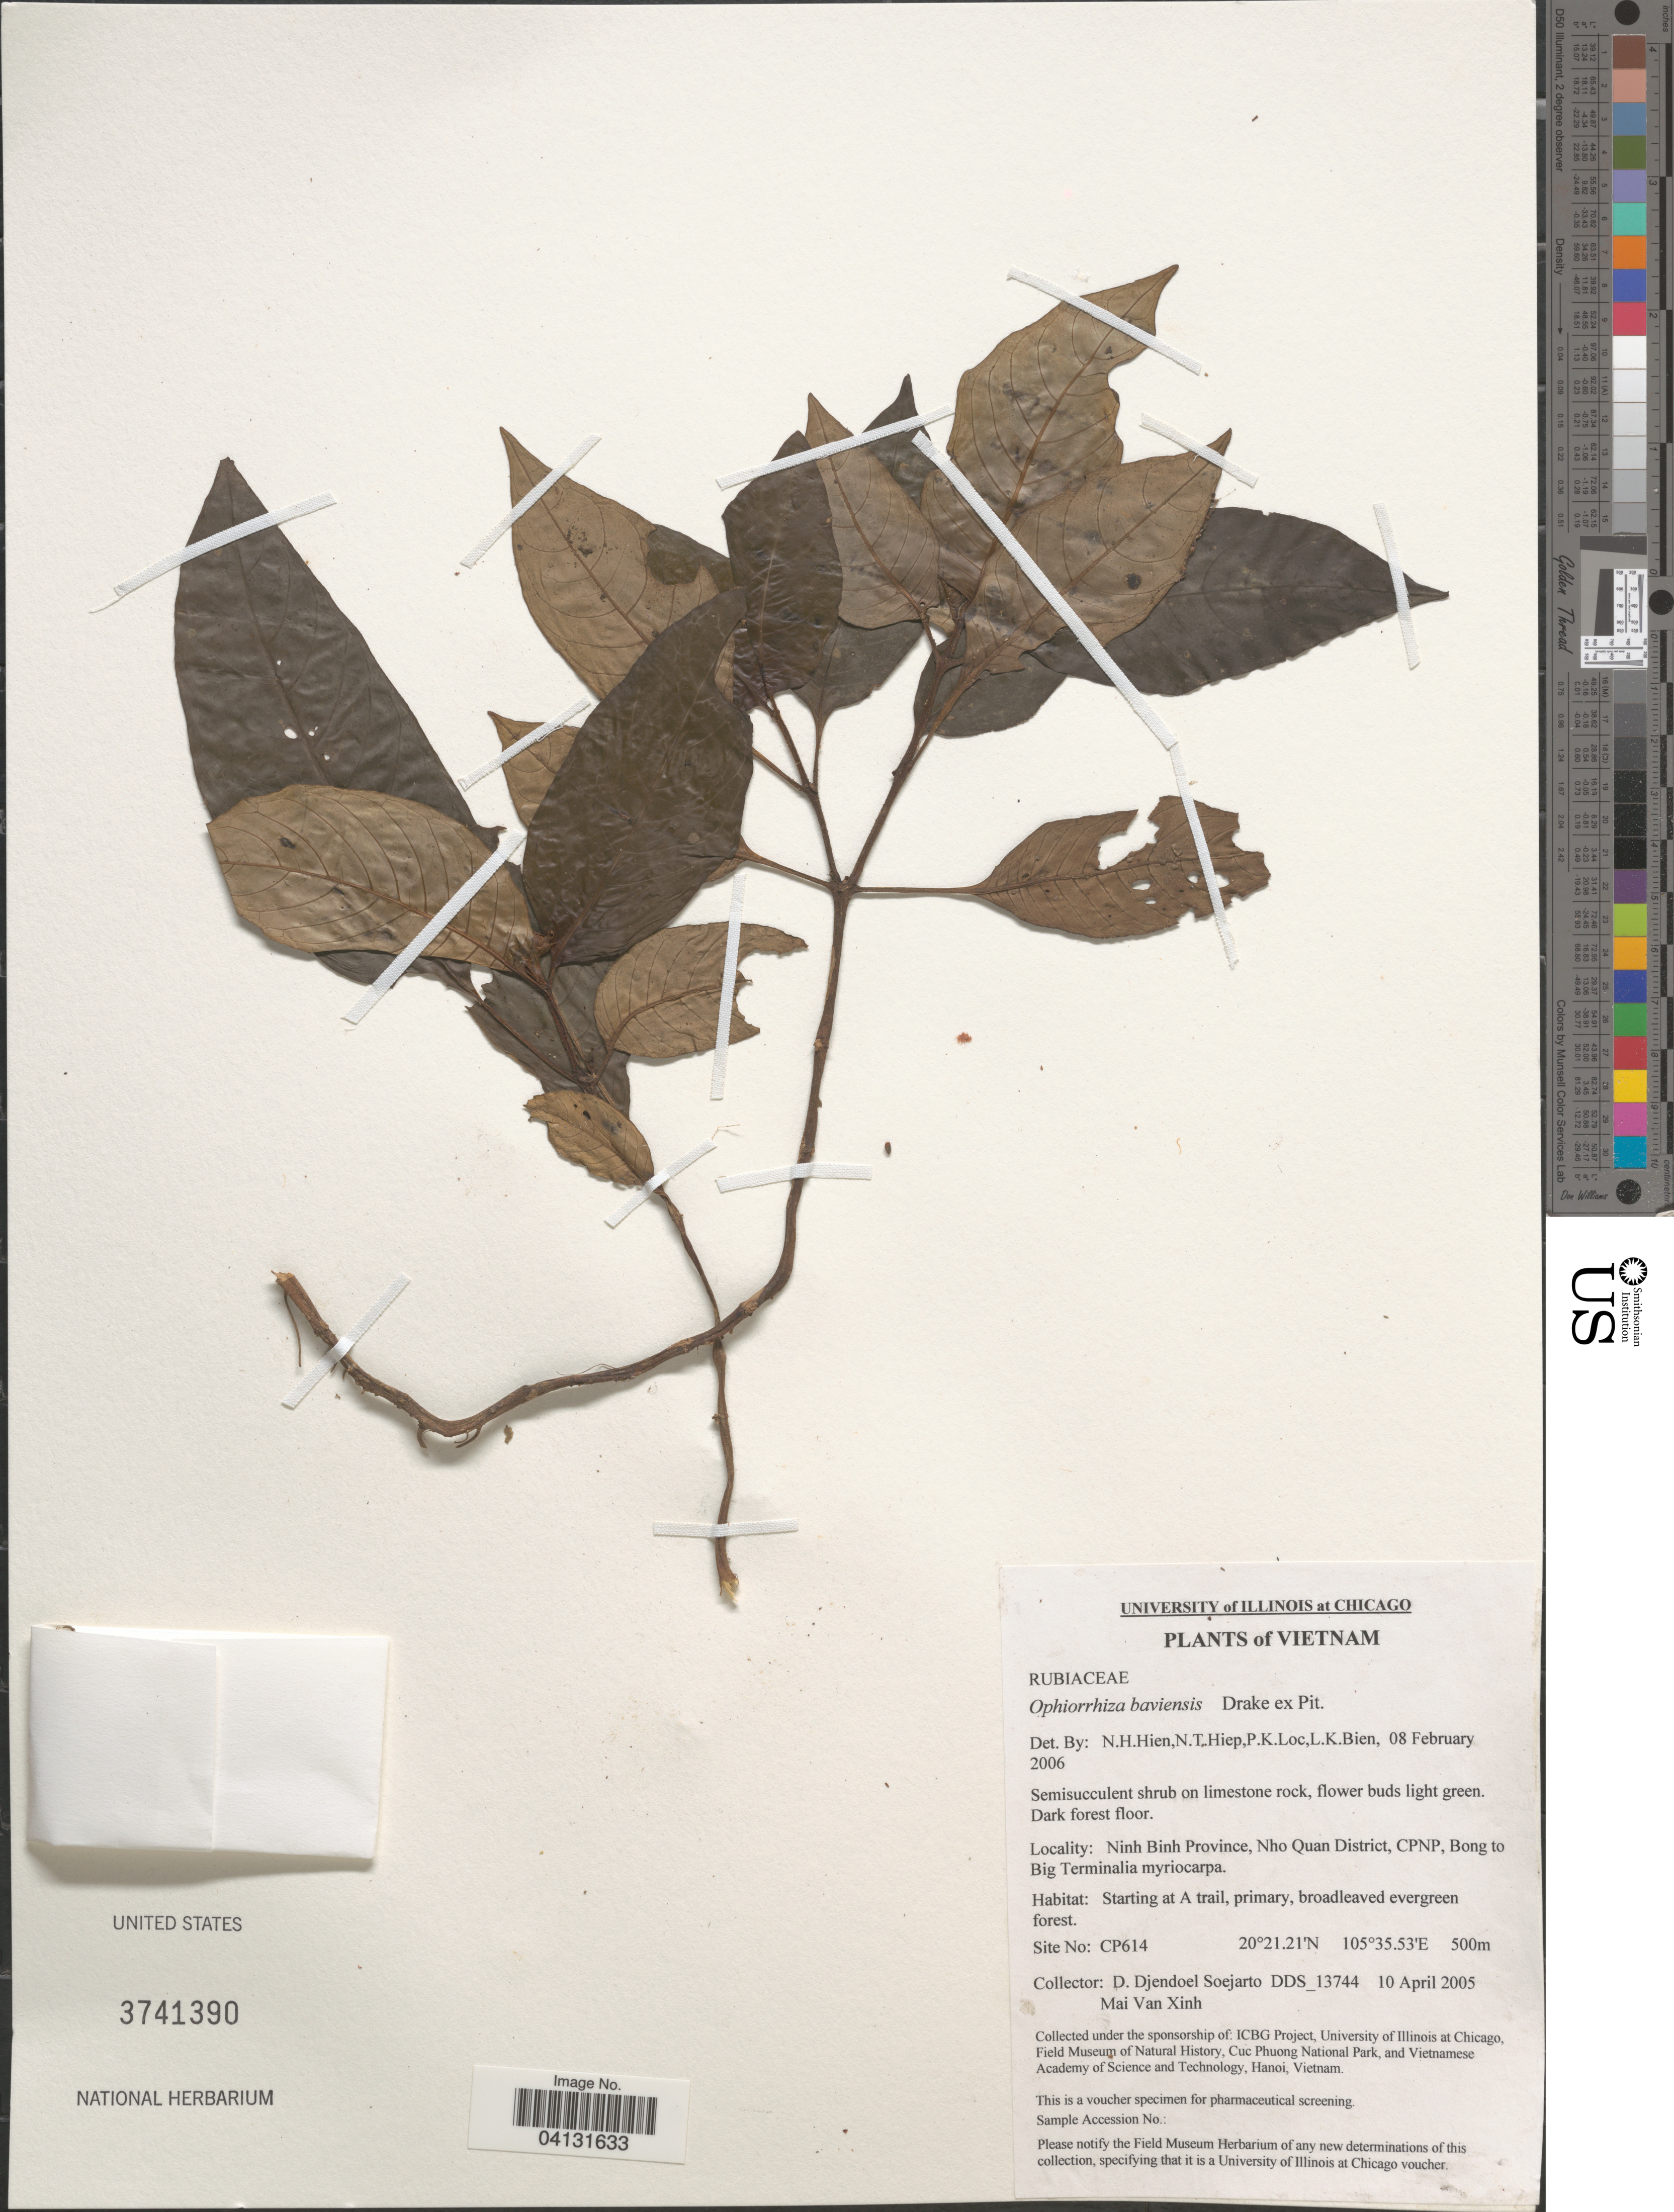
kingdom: Plantae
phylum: Tracheophyta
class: Magnoliopsida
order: Gentianales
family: Rubiaceae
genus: Ophiorrhiza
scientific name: Ophiorrhiza baviensis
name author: Drake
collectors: D. D. Soejarto & M. Xinh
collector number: DDS13744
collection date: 2005-04-10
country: Vietnam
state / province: Ninh Binh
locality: Nho Quan District, CPNP, Bong to Big Terminalia myriocarpa. Site No: CP614.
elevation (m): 500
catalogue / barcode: US 3741390